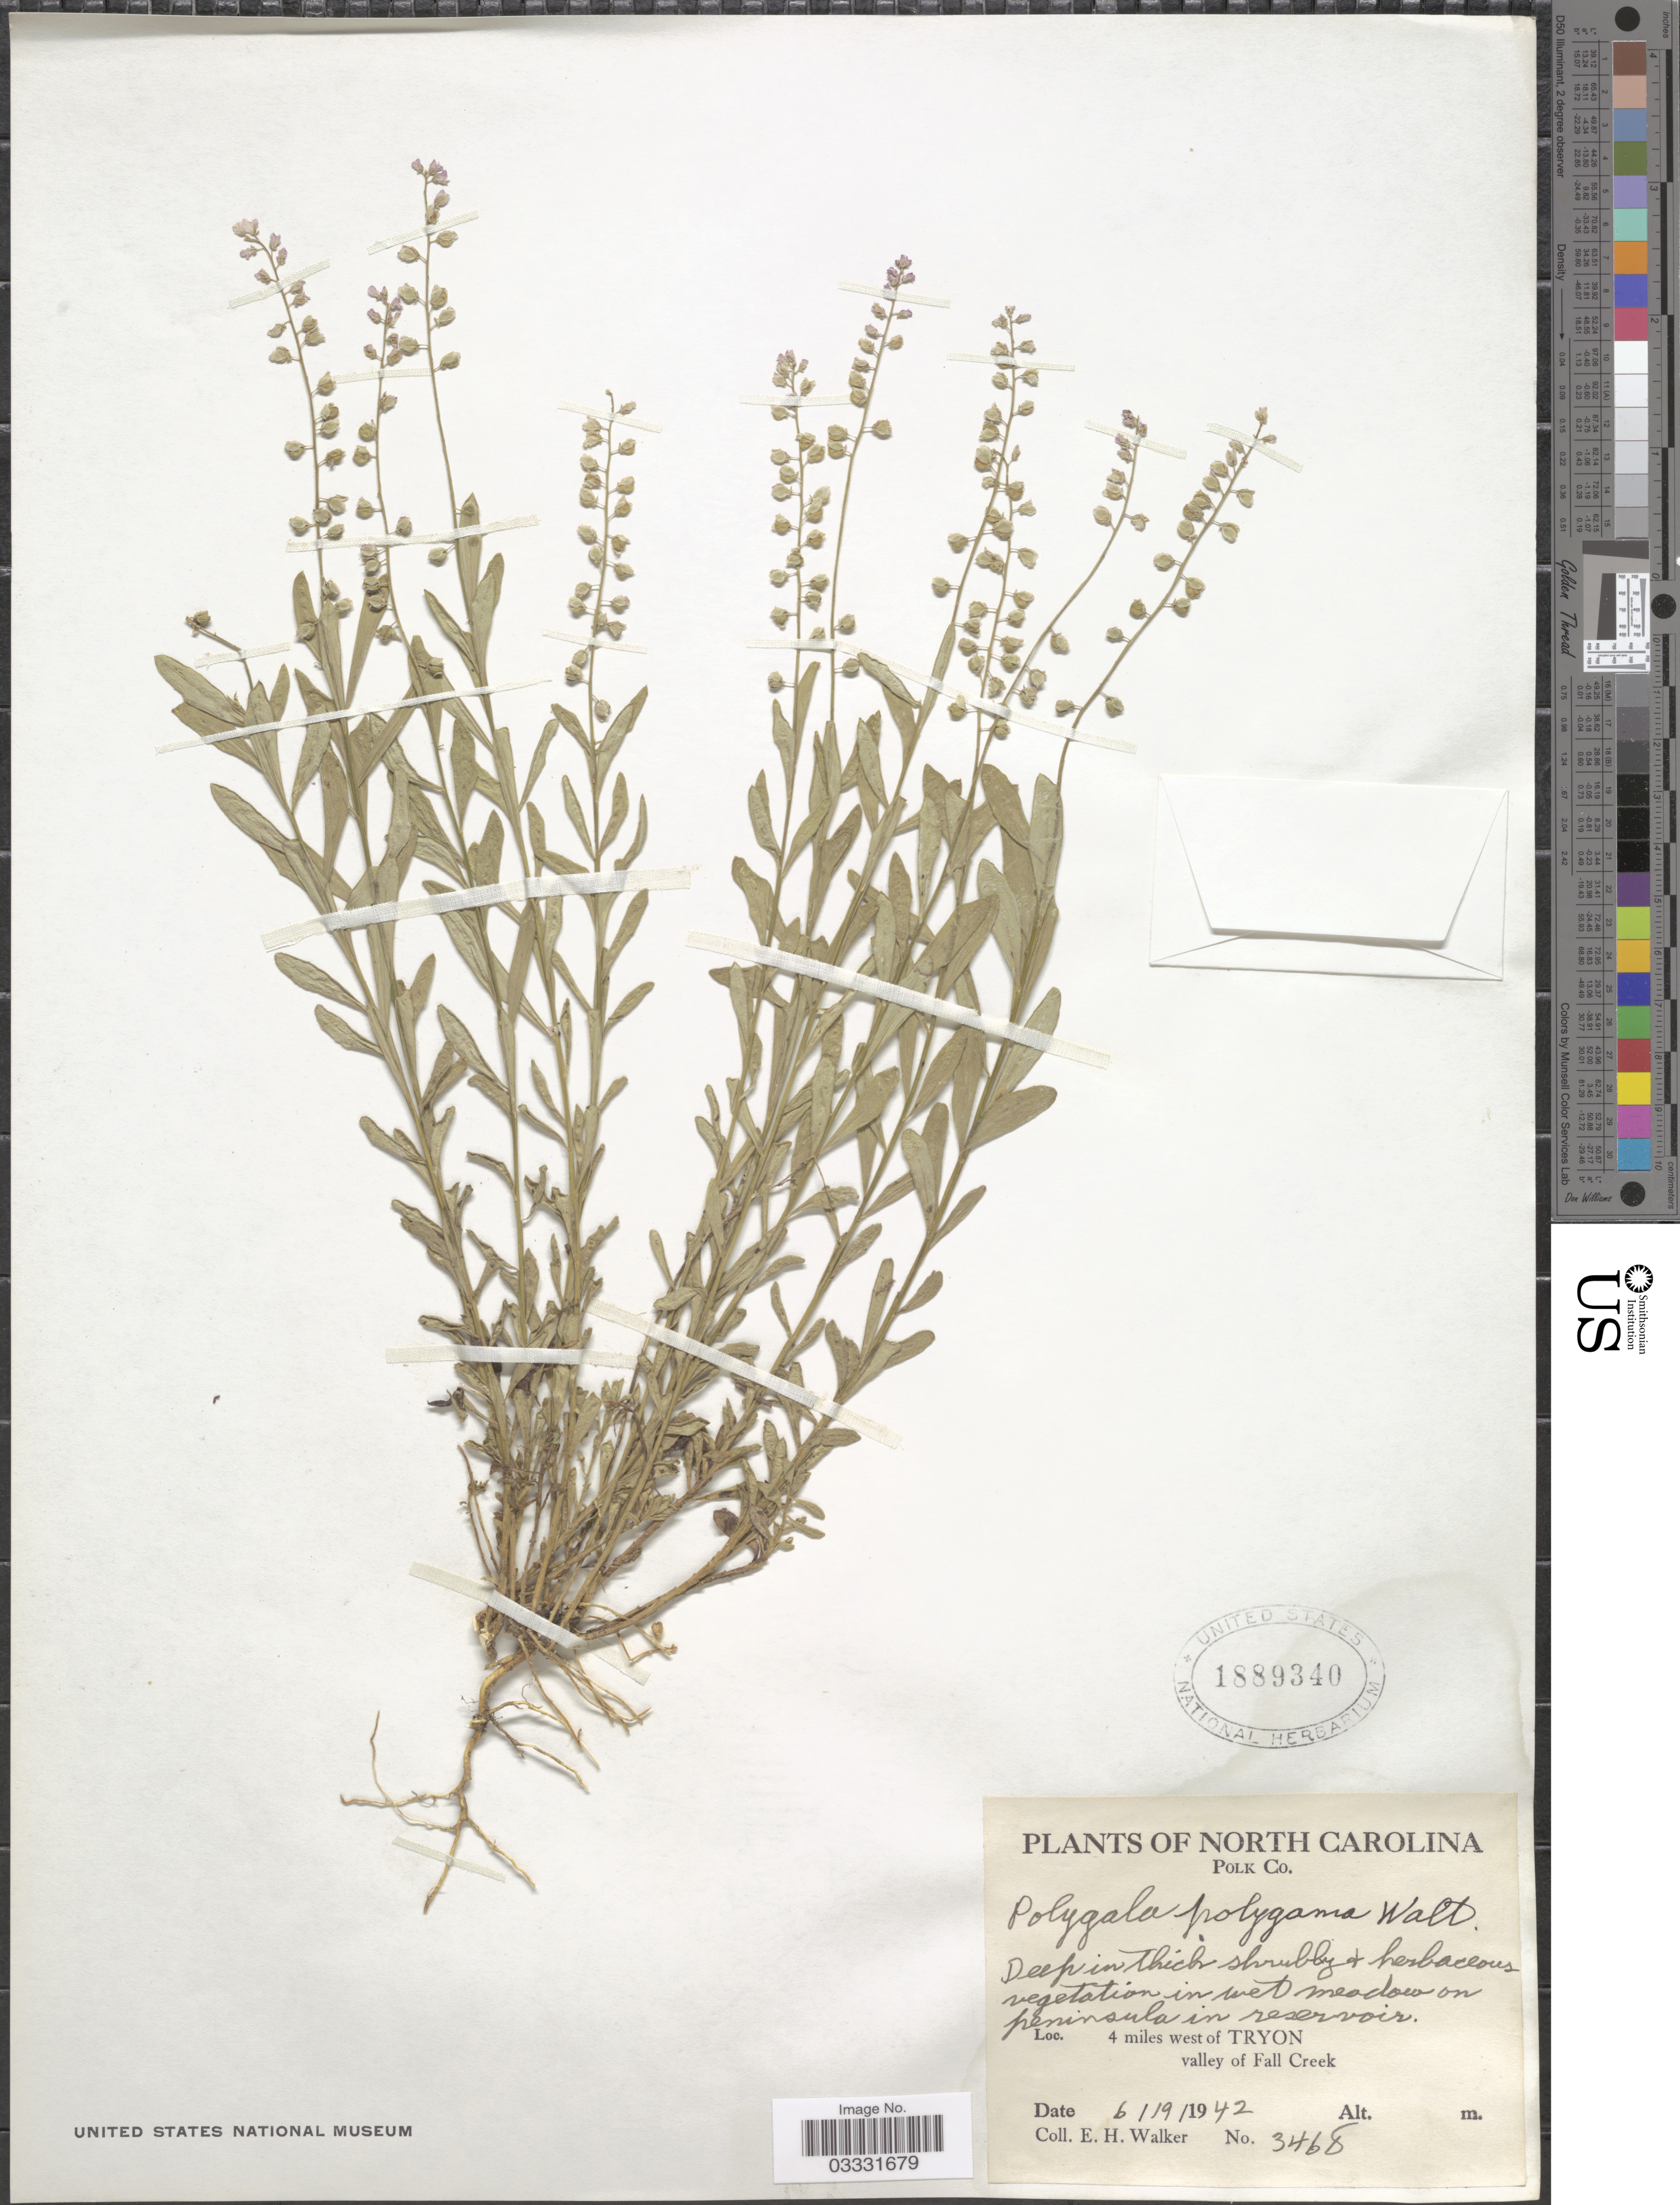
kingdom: Plantae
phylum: Tracheophyta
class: Magnoliopsida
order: Fabales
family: Polygalaceae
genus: Polygala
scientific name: Polygala polygama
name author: Walter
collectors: E. H. Walker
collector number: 3468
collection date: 1942-06-19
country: United States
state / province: North Carolina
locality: Polk Co. Vegetation in wet meadow on peninsula in reservoir. 4 miles west of Tryon valley of Fall Creek.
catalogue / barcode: US 1889340